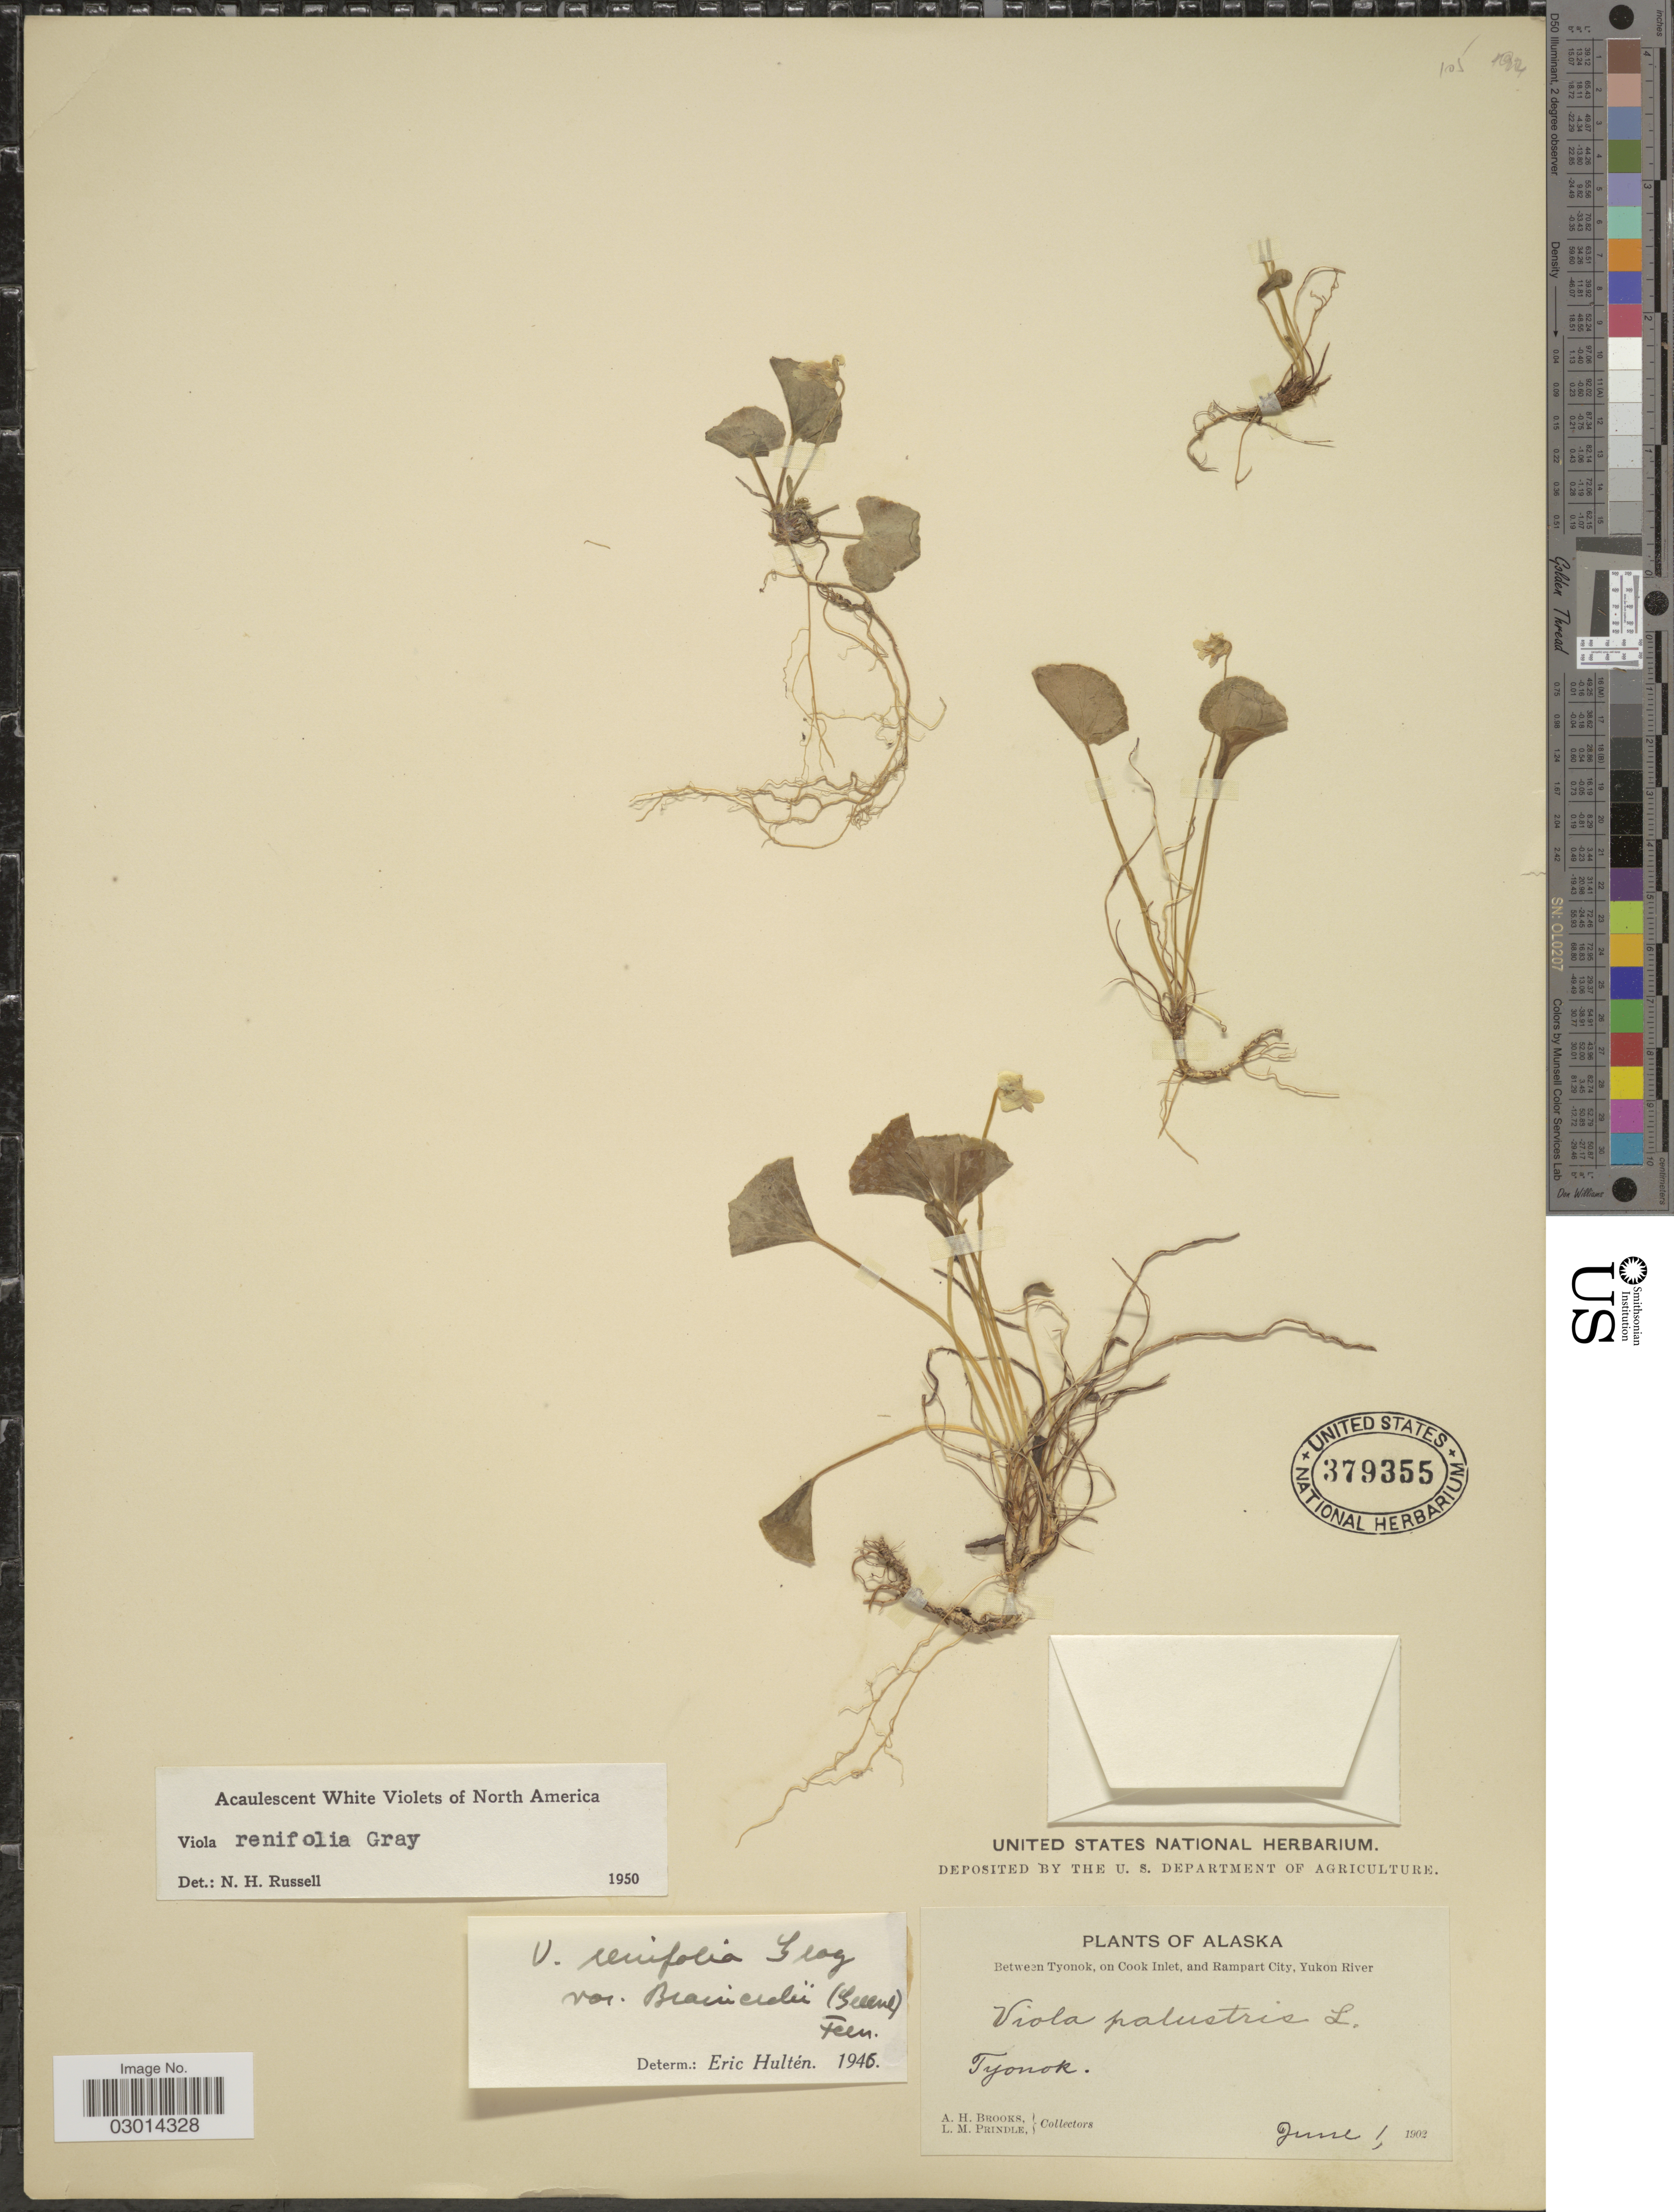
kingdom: Plantae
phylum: Tracheophyta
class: Magnoliopsida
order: Malpighiales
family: Violaceae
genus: Viola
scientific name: Viola renifolia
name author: A. Gray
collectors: A. Brooks & L. Prindle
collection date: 1902-06-01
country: United States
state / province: Alaska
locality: Between Tyonok, on Cook Inlet, and Rampart City, Yukon River. Tyonok.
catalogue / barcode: US 379355